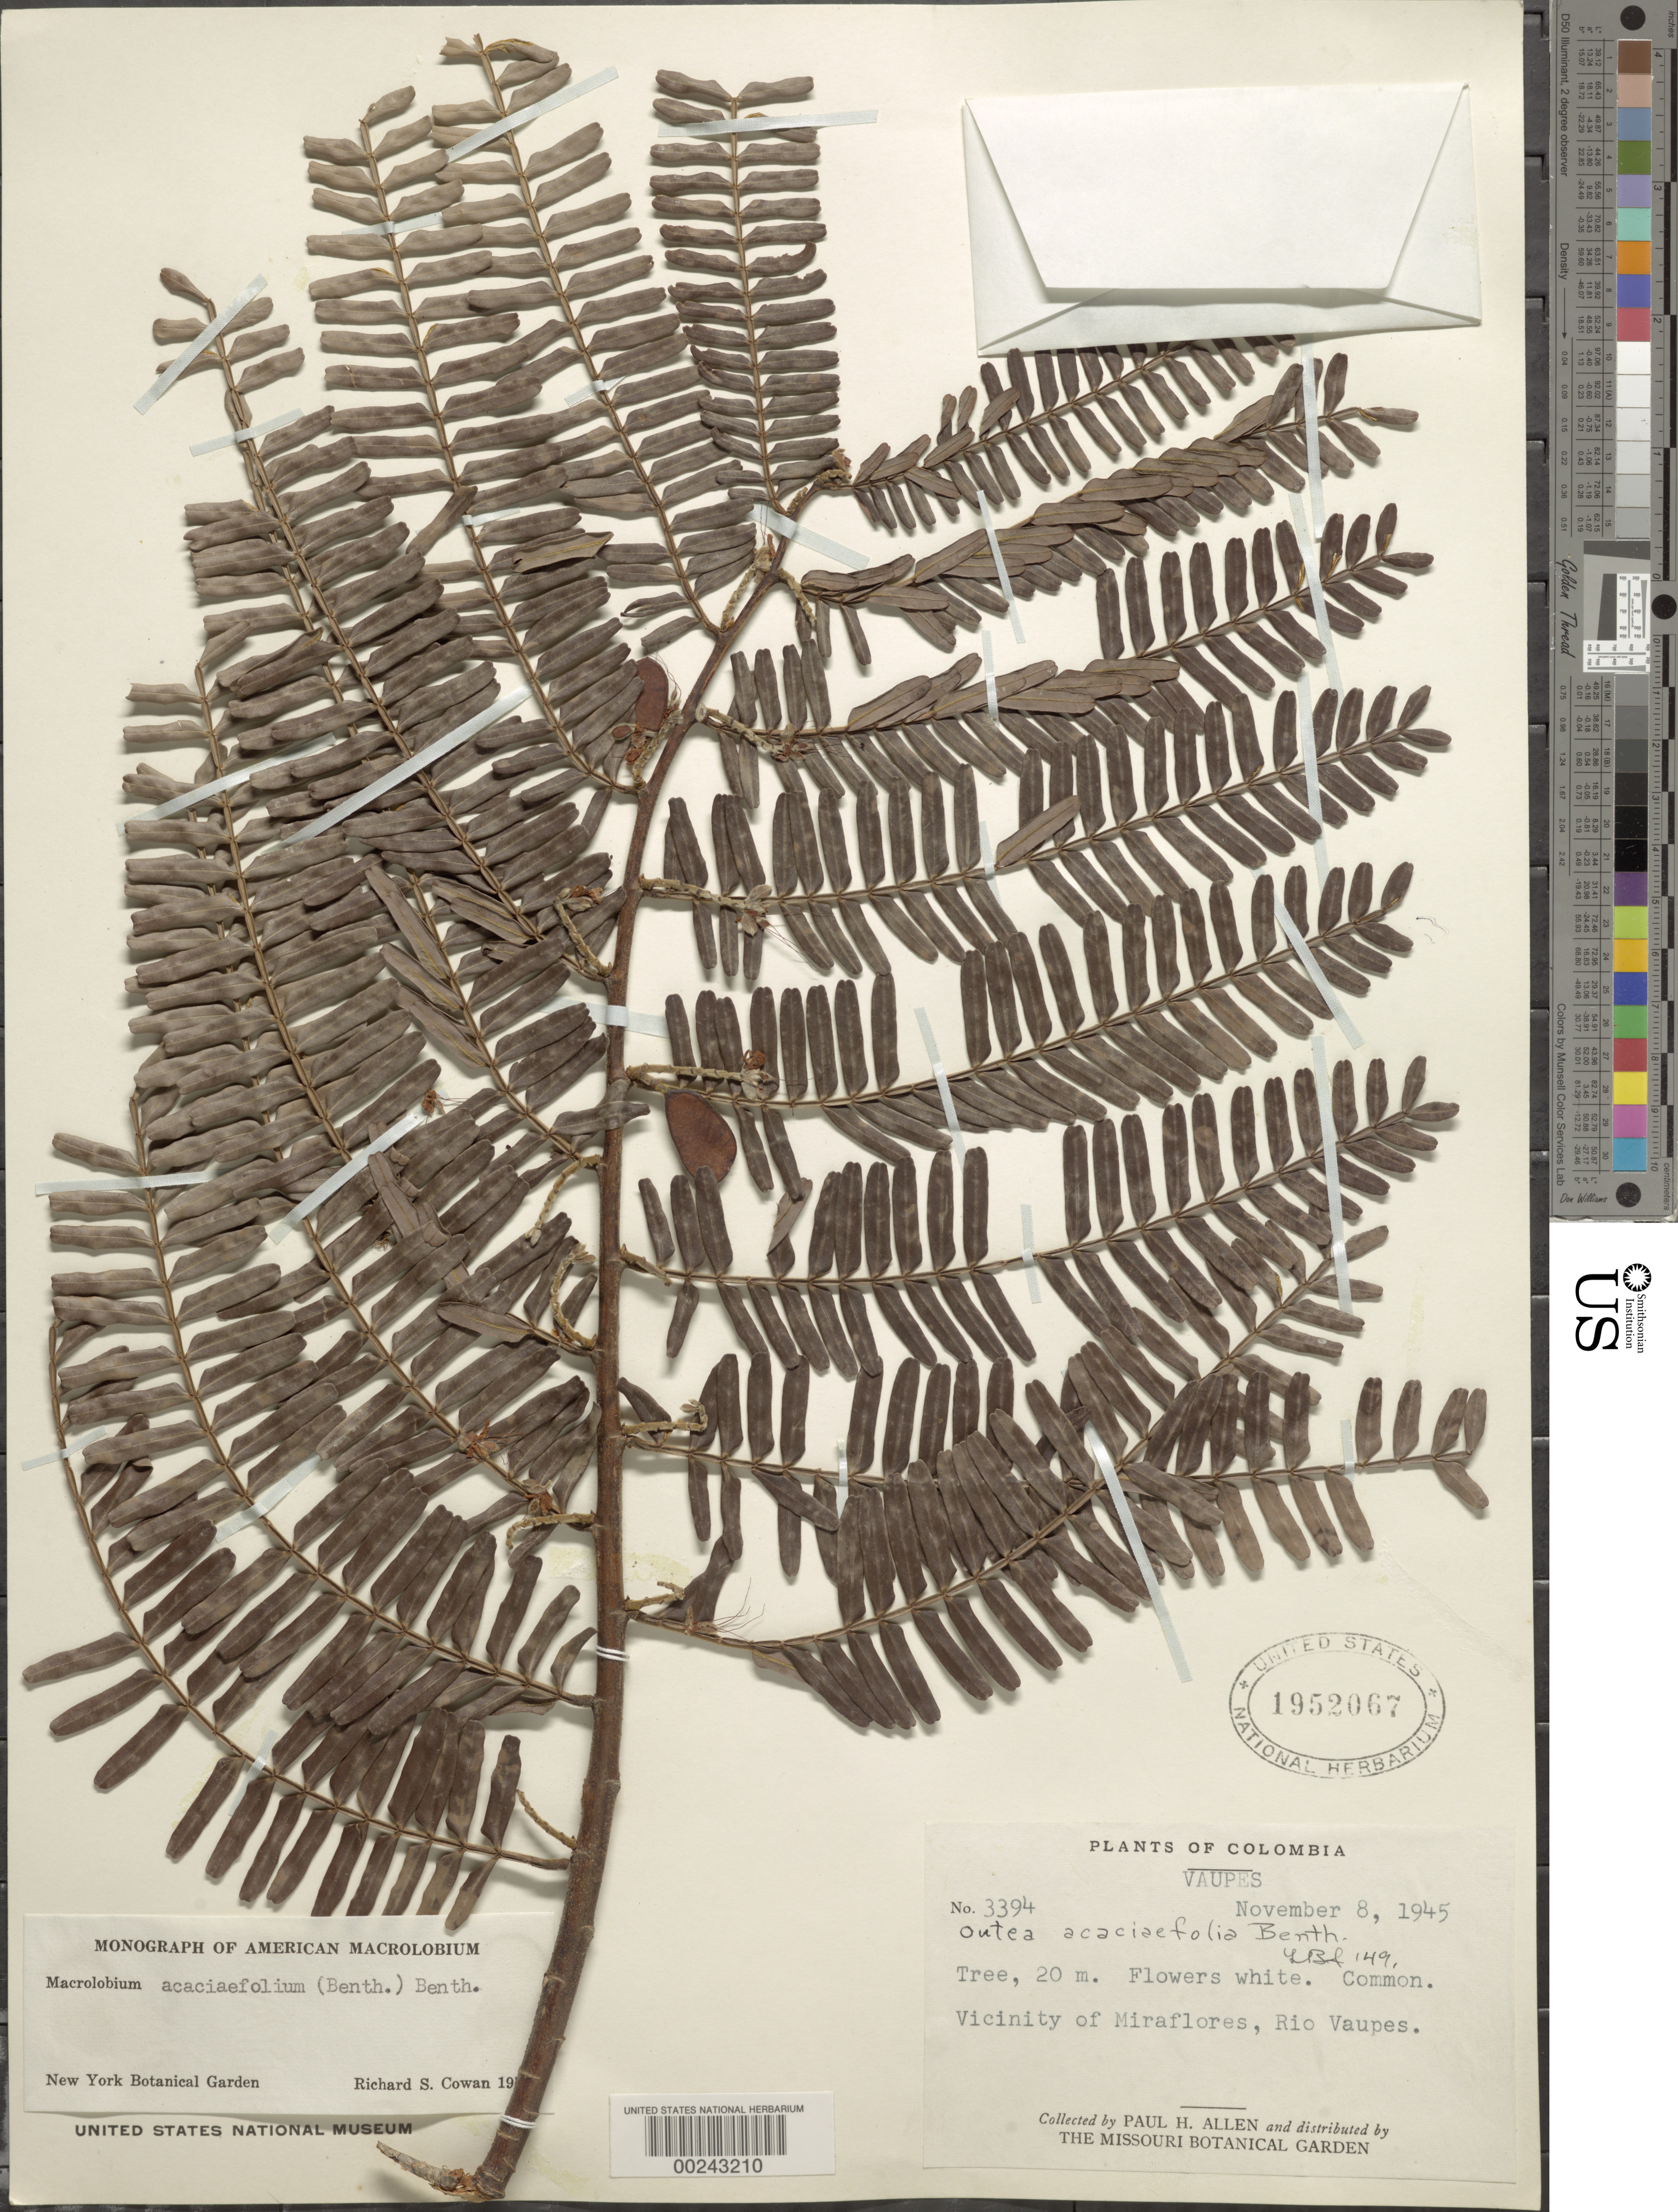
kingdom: Plantae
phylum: Tracheophyta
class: Magnoliopsida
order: Fabales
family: Fabaceae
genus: Macrolobium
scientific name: Macrolobium acaciifolium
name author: (Benth.) Benth.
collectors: P. H. Allen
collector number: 3394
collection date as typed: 08 Nov 1945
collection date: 1945-11-08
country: Colombia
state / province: Vaupés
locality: Vinicity of Miraflores, Rio Vaupes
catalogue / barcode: US 1952067